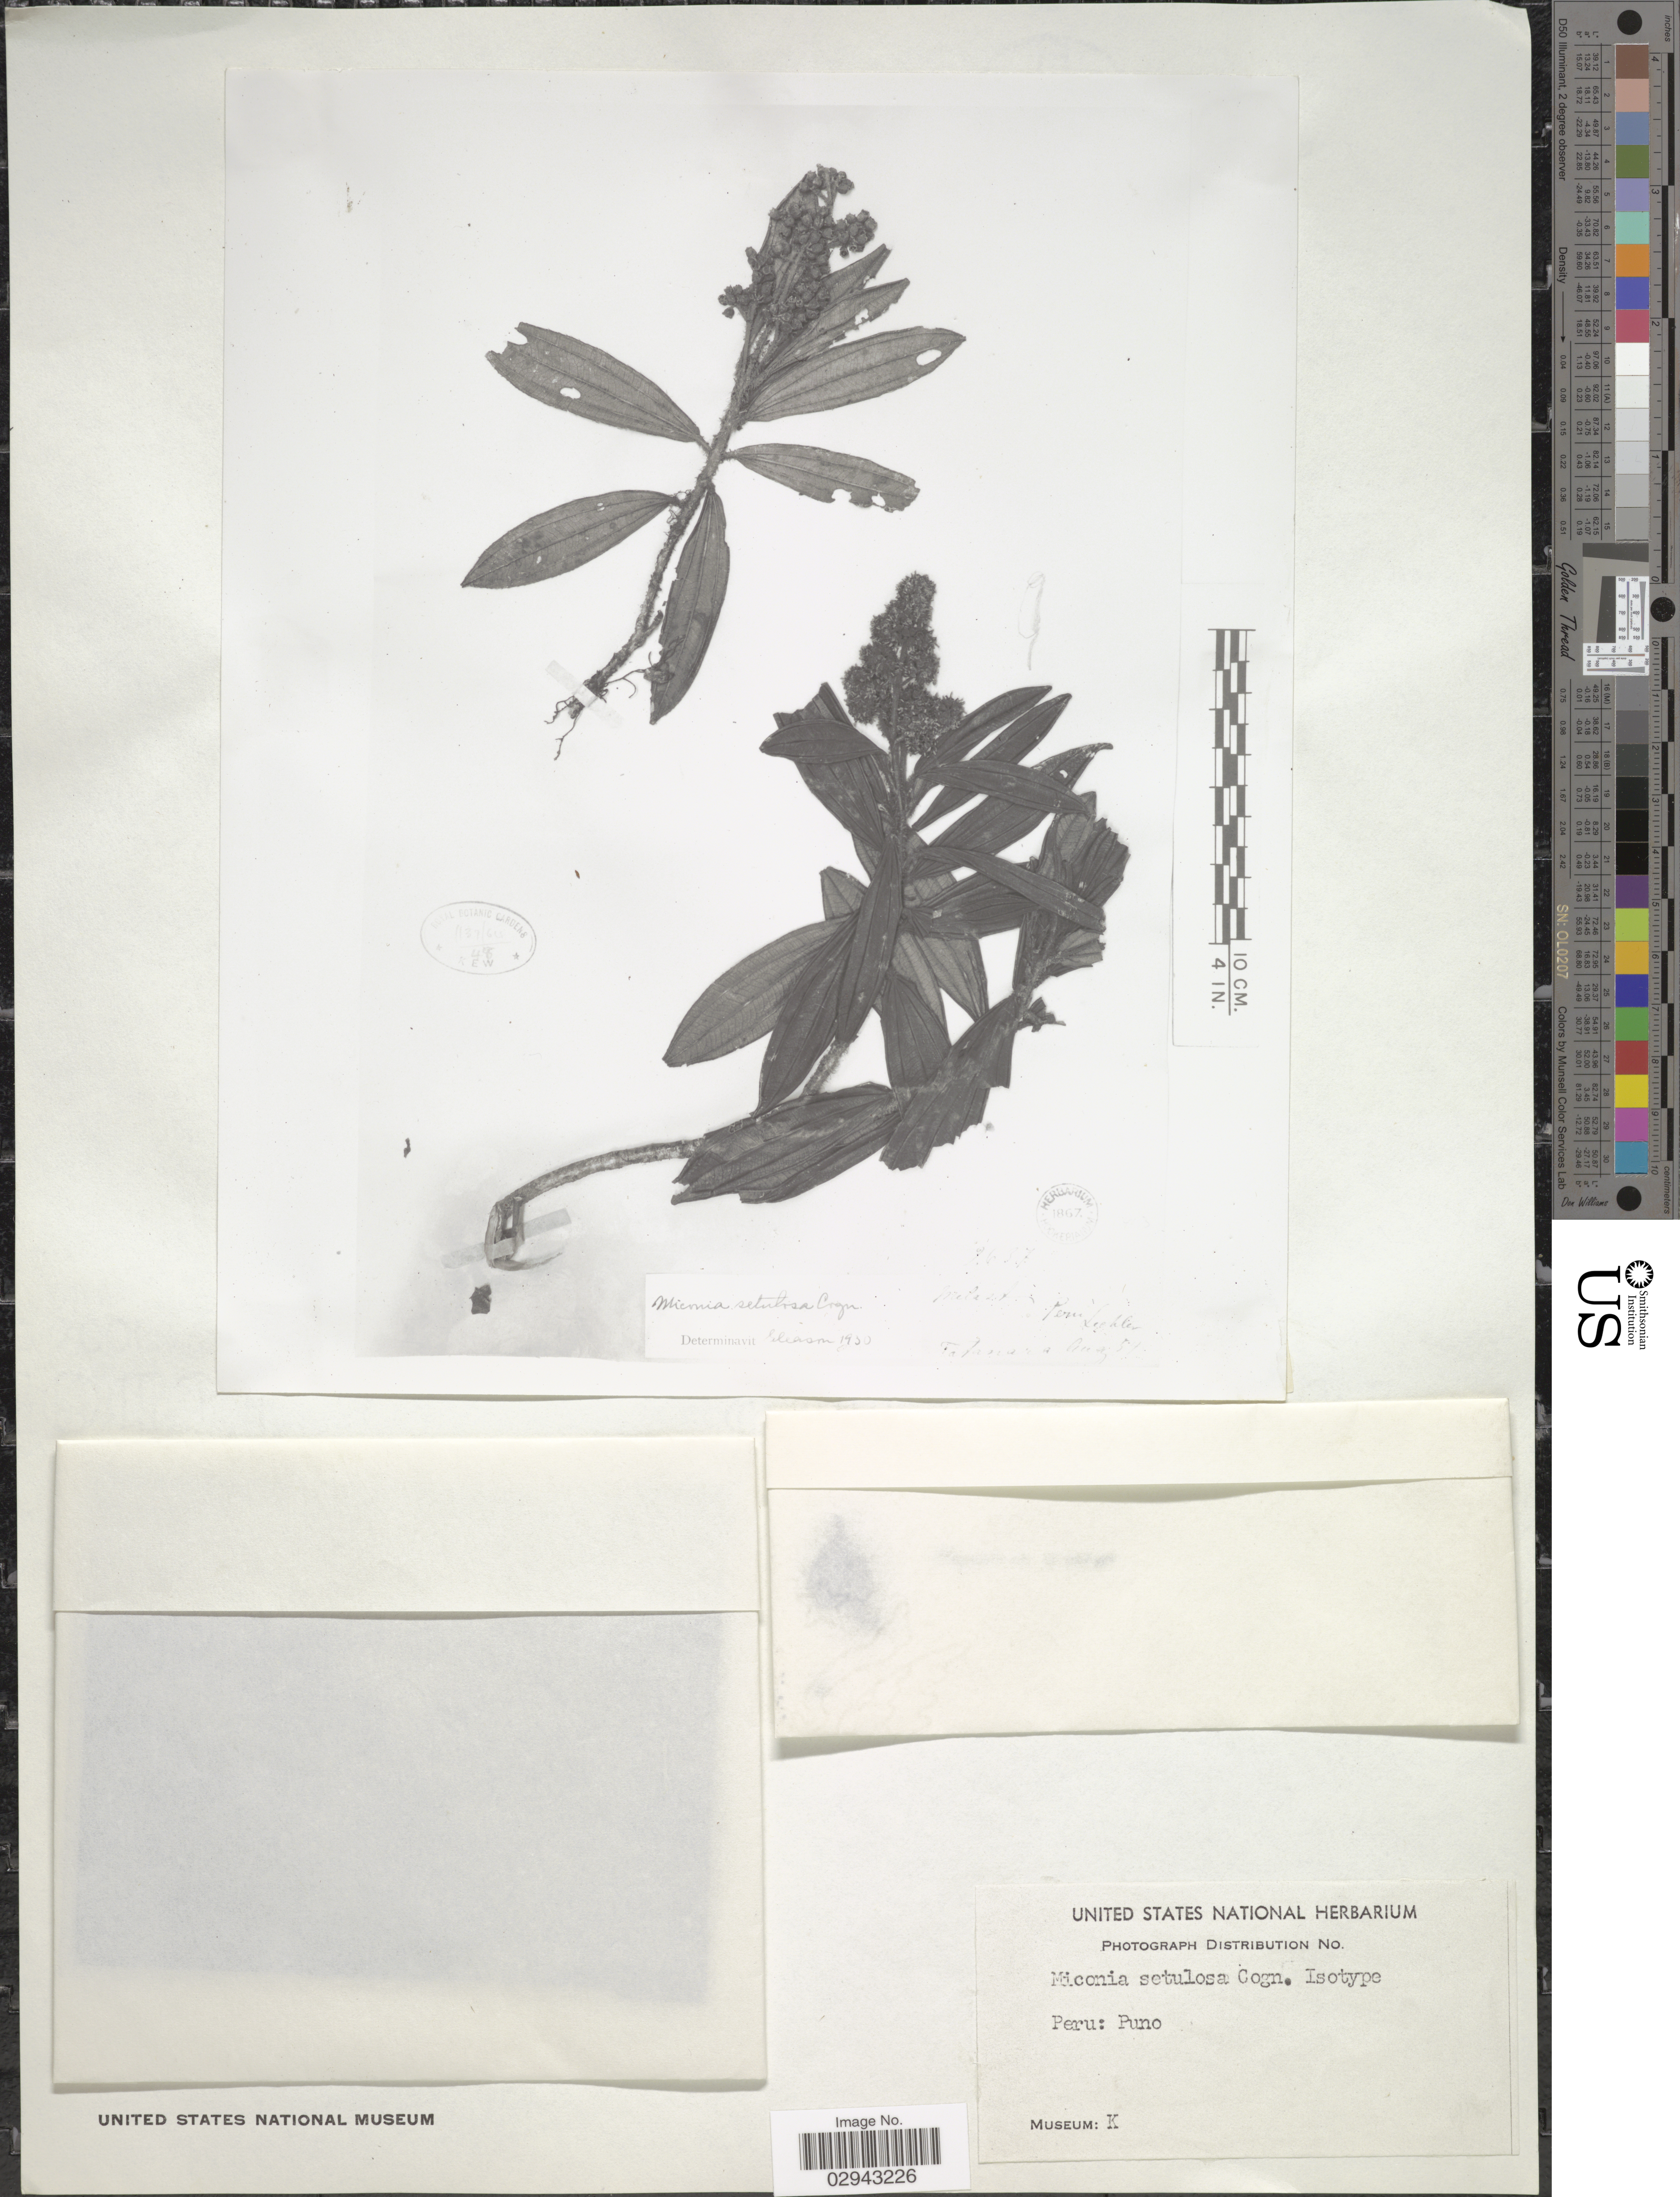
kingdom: Plantae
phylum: Tracheophyta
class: Magnoliopsida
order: Myrtales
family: Melastomataceae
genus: Miconia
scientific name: Miconia setulosa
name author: Cogn.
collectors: -. Lechler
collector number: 2637*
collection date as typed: Transcribed d/m/y: /8/51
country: Peru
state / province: Puno